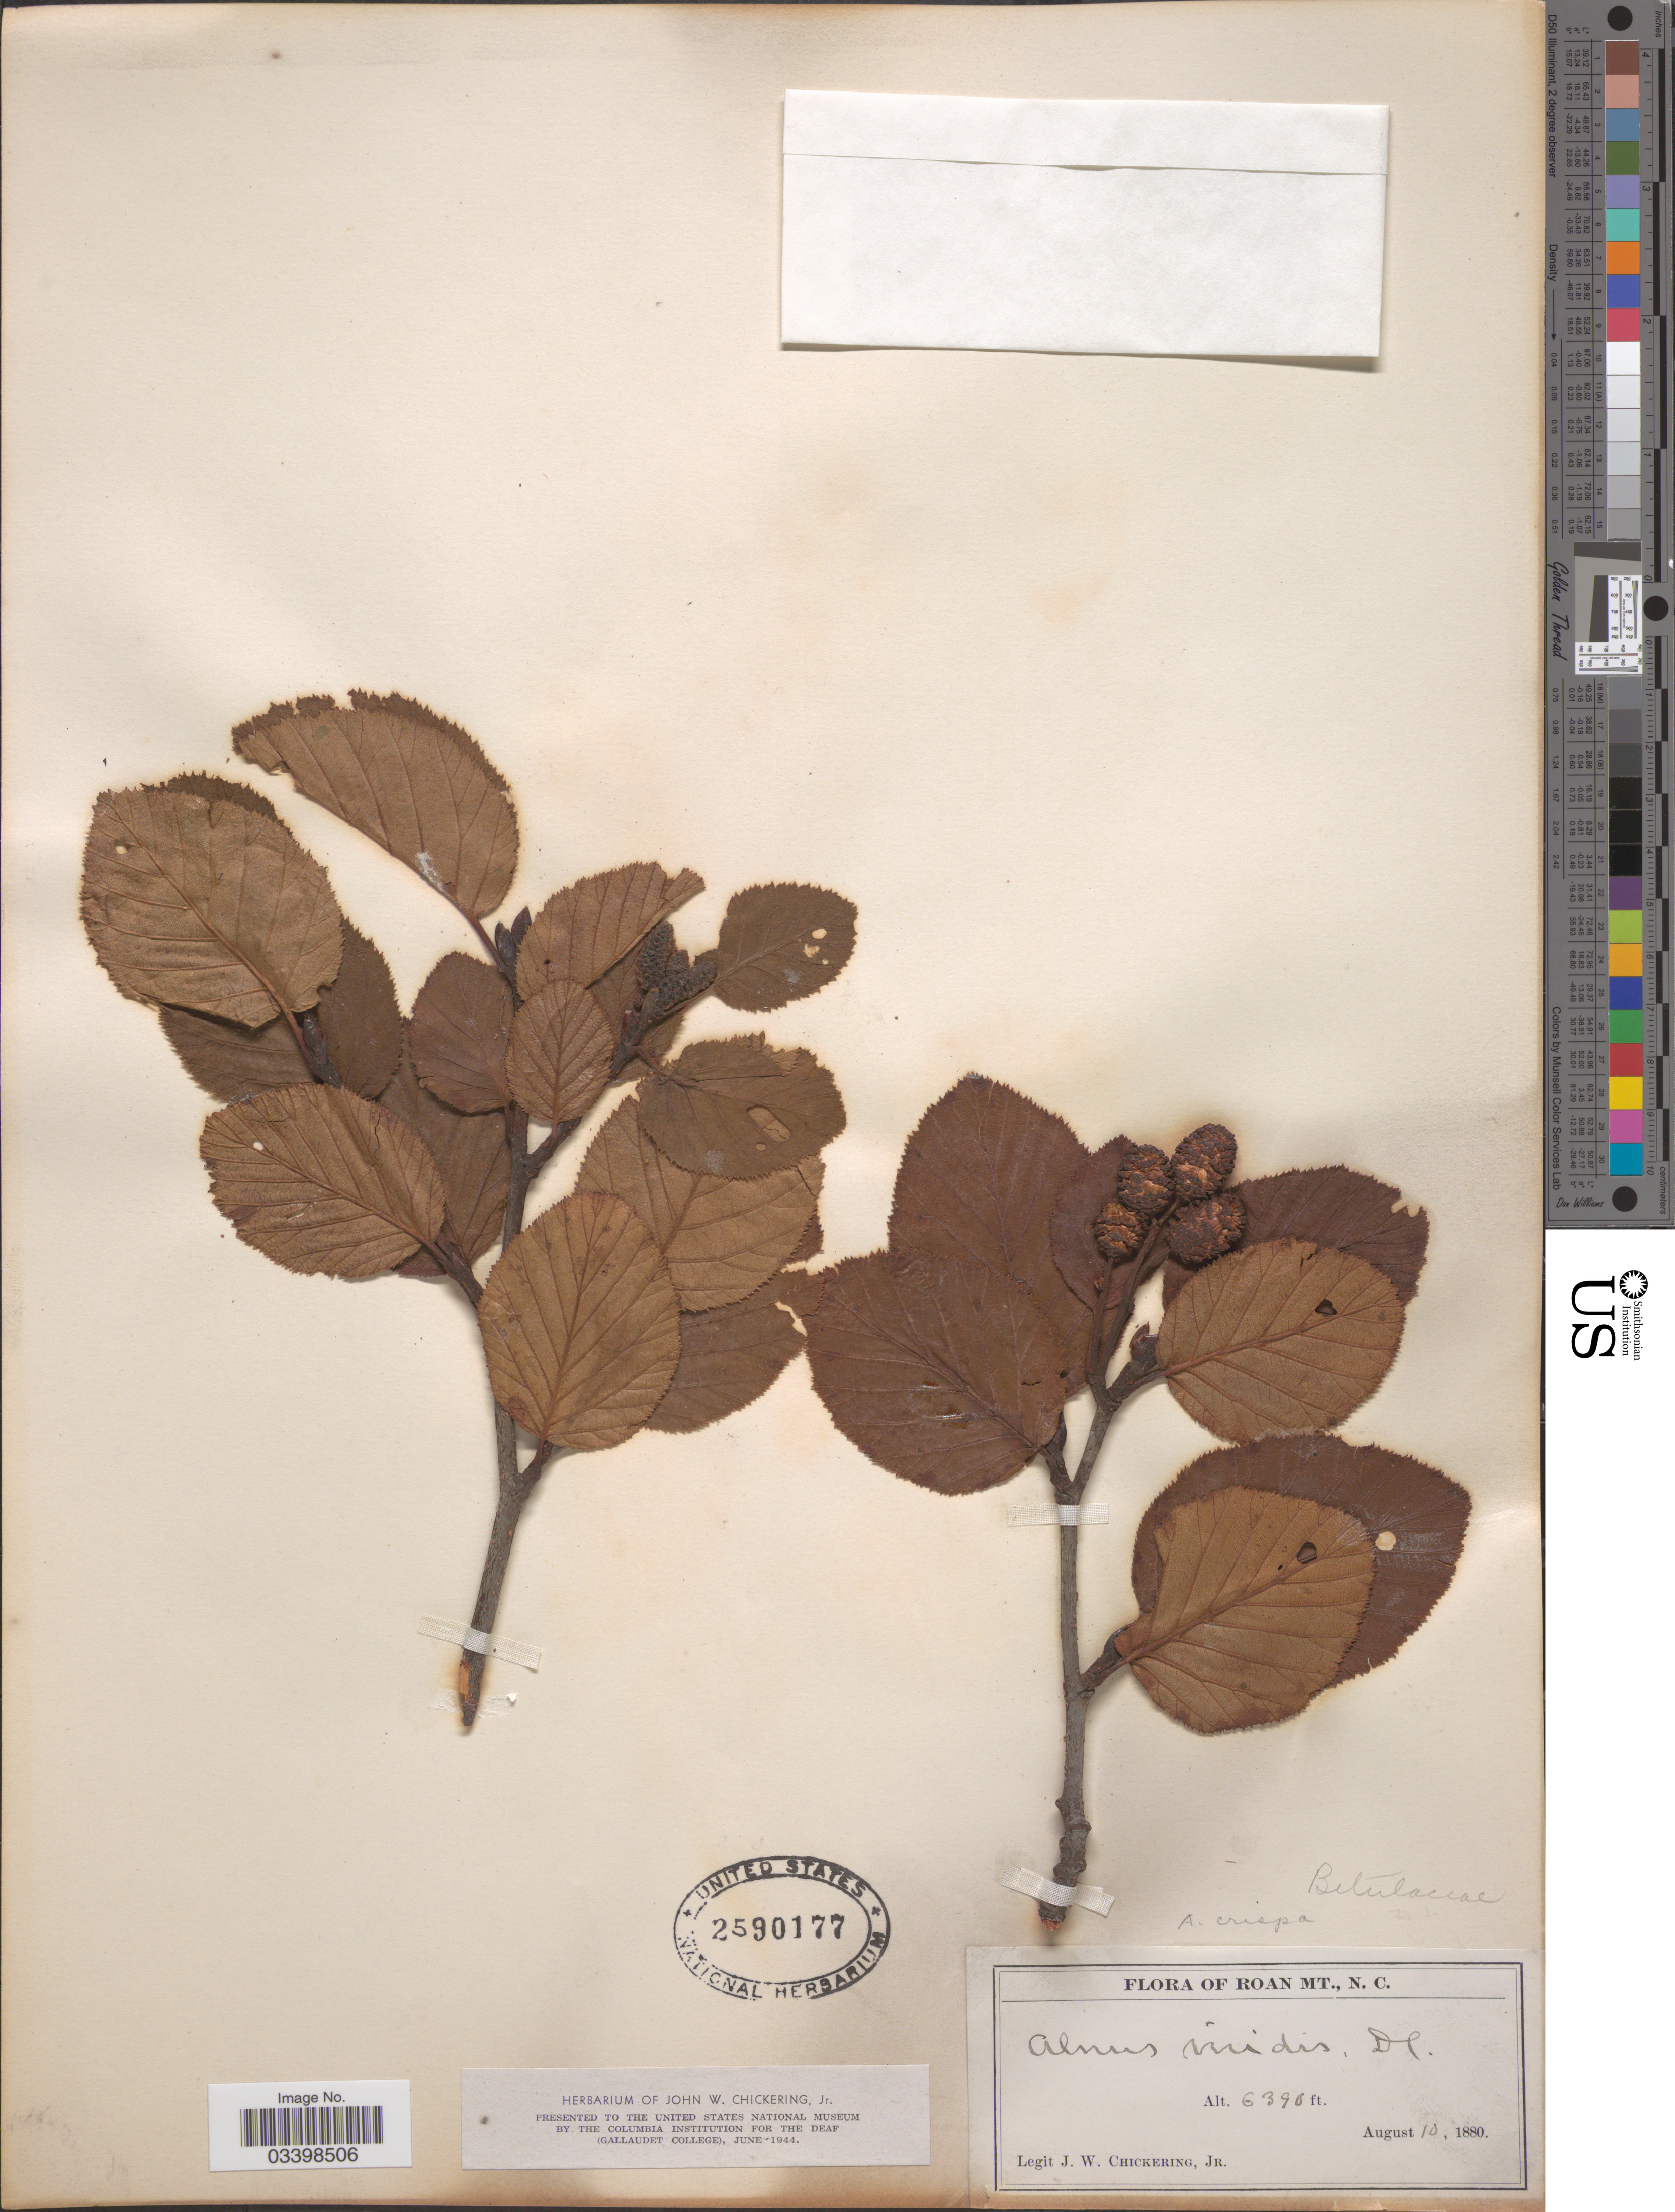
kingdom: Plantae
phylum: Tracheophyta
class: Magnoliopsida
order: Fagales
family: Betulaceae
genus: Alnus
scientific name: Alnus viridis subsp. crispa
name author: (Aiton) Turrill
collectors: J. Chickering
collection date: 1880-08-10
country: United States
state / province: North Carolina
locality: Roan Mt.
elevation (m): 1948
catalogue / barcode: US 2590177